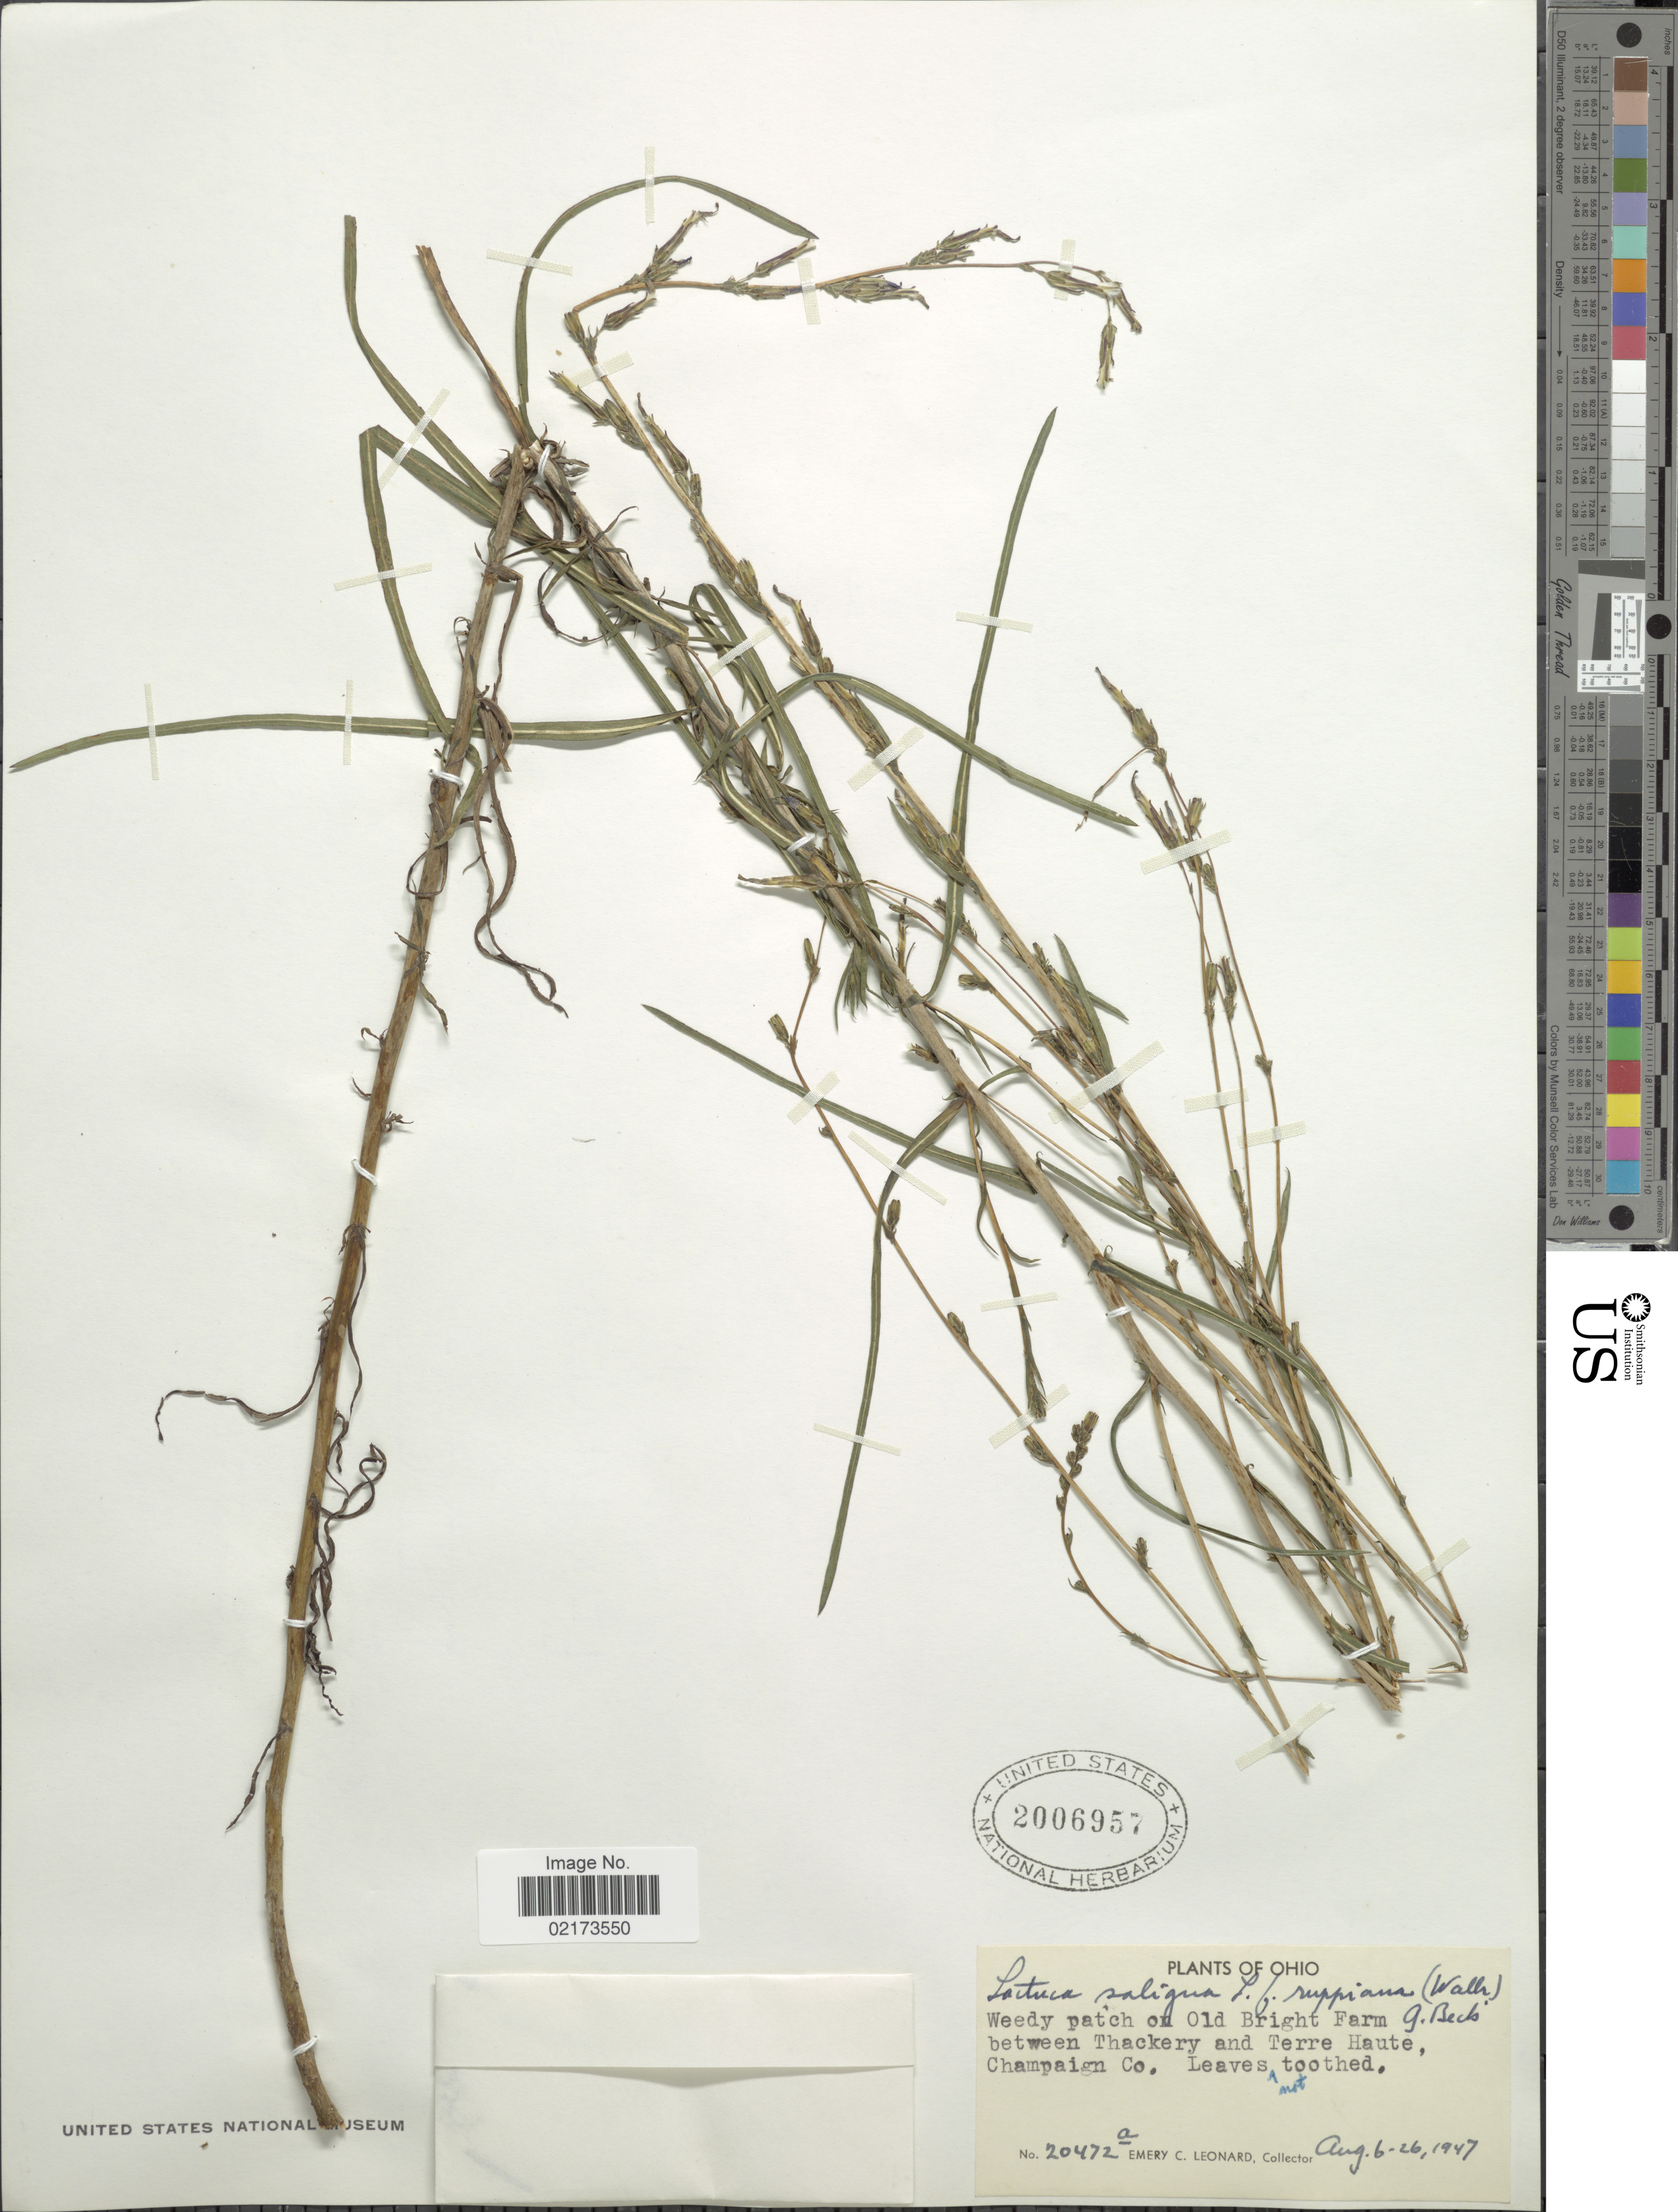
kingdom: Plantae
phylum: Tracheophyta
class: Magnoliopsida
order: Asterales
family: Asteraceae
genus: Lactuca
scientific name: Lactuca saligna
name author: L.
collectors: E. C. Leonard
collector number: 20472a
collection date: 1947-08-06/1947-08-26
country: United States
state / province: Ohio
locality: Old Birght Farm, between Thackery and Terre Haute, Champaign Co.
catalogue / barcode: US 2006957